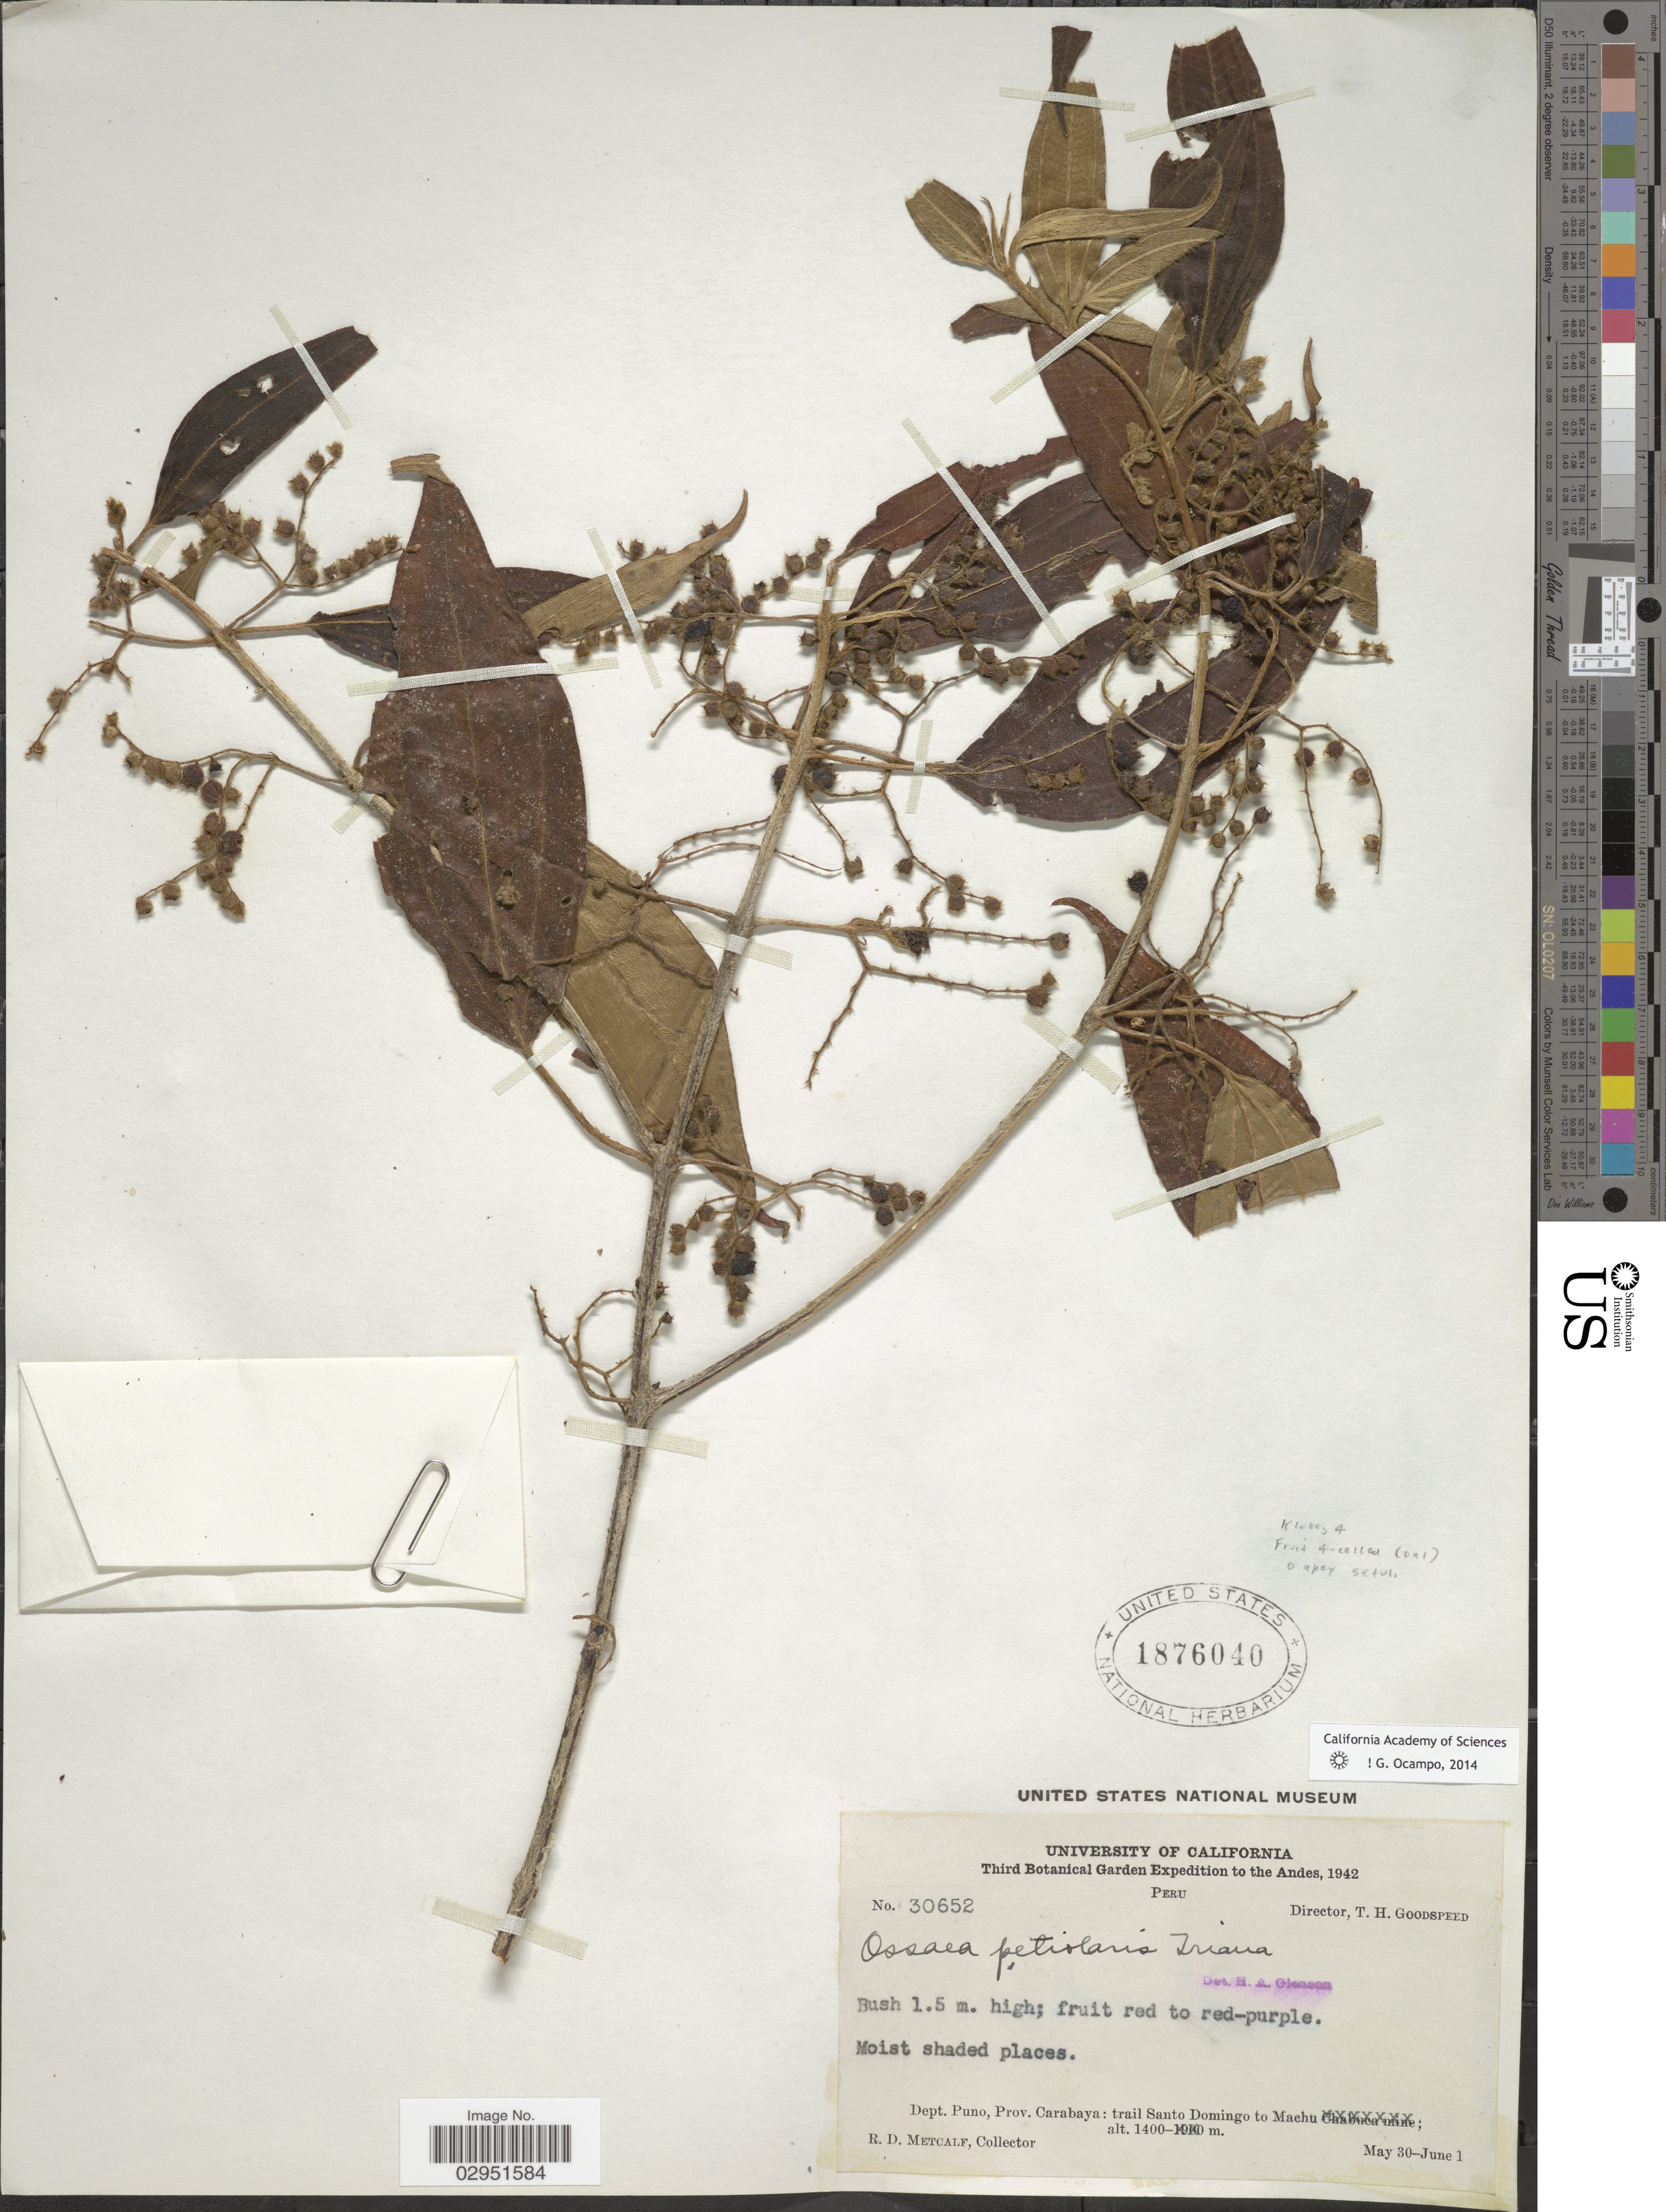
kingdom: Plantae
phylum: Tracheophyta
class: Magnoliopsida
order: Myrtales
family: Melastomataceae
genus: Ossaea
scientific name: Ossaea petiolaris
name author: (Naudin) Triana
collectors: R. D. Metcalf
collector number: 30652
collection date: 1942-05-30/1942-06-01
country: Peru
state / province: Puno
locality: Andes. Dept. Puno, Prov. Carabaya: trail Santo Domingo to Machu.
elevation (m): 1400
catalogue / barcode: US 1876040